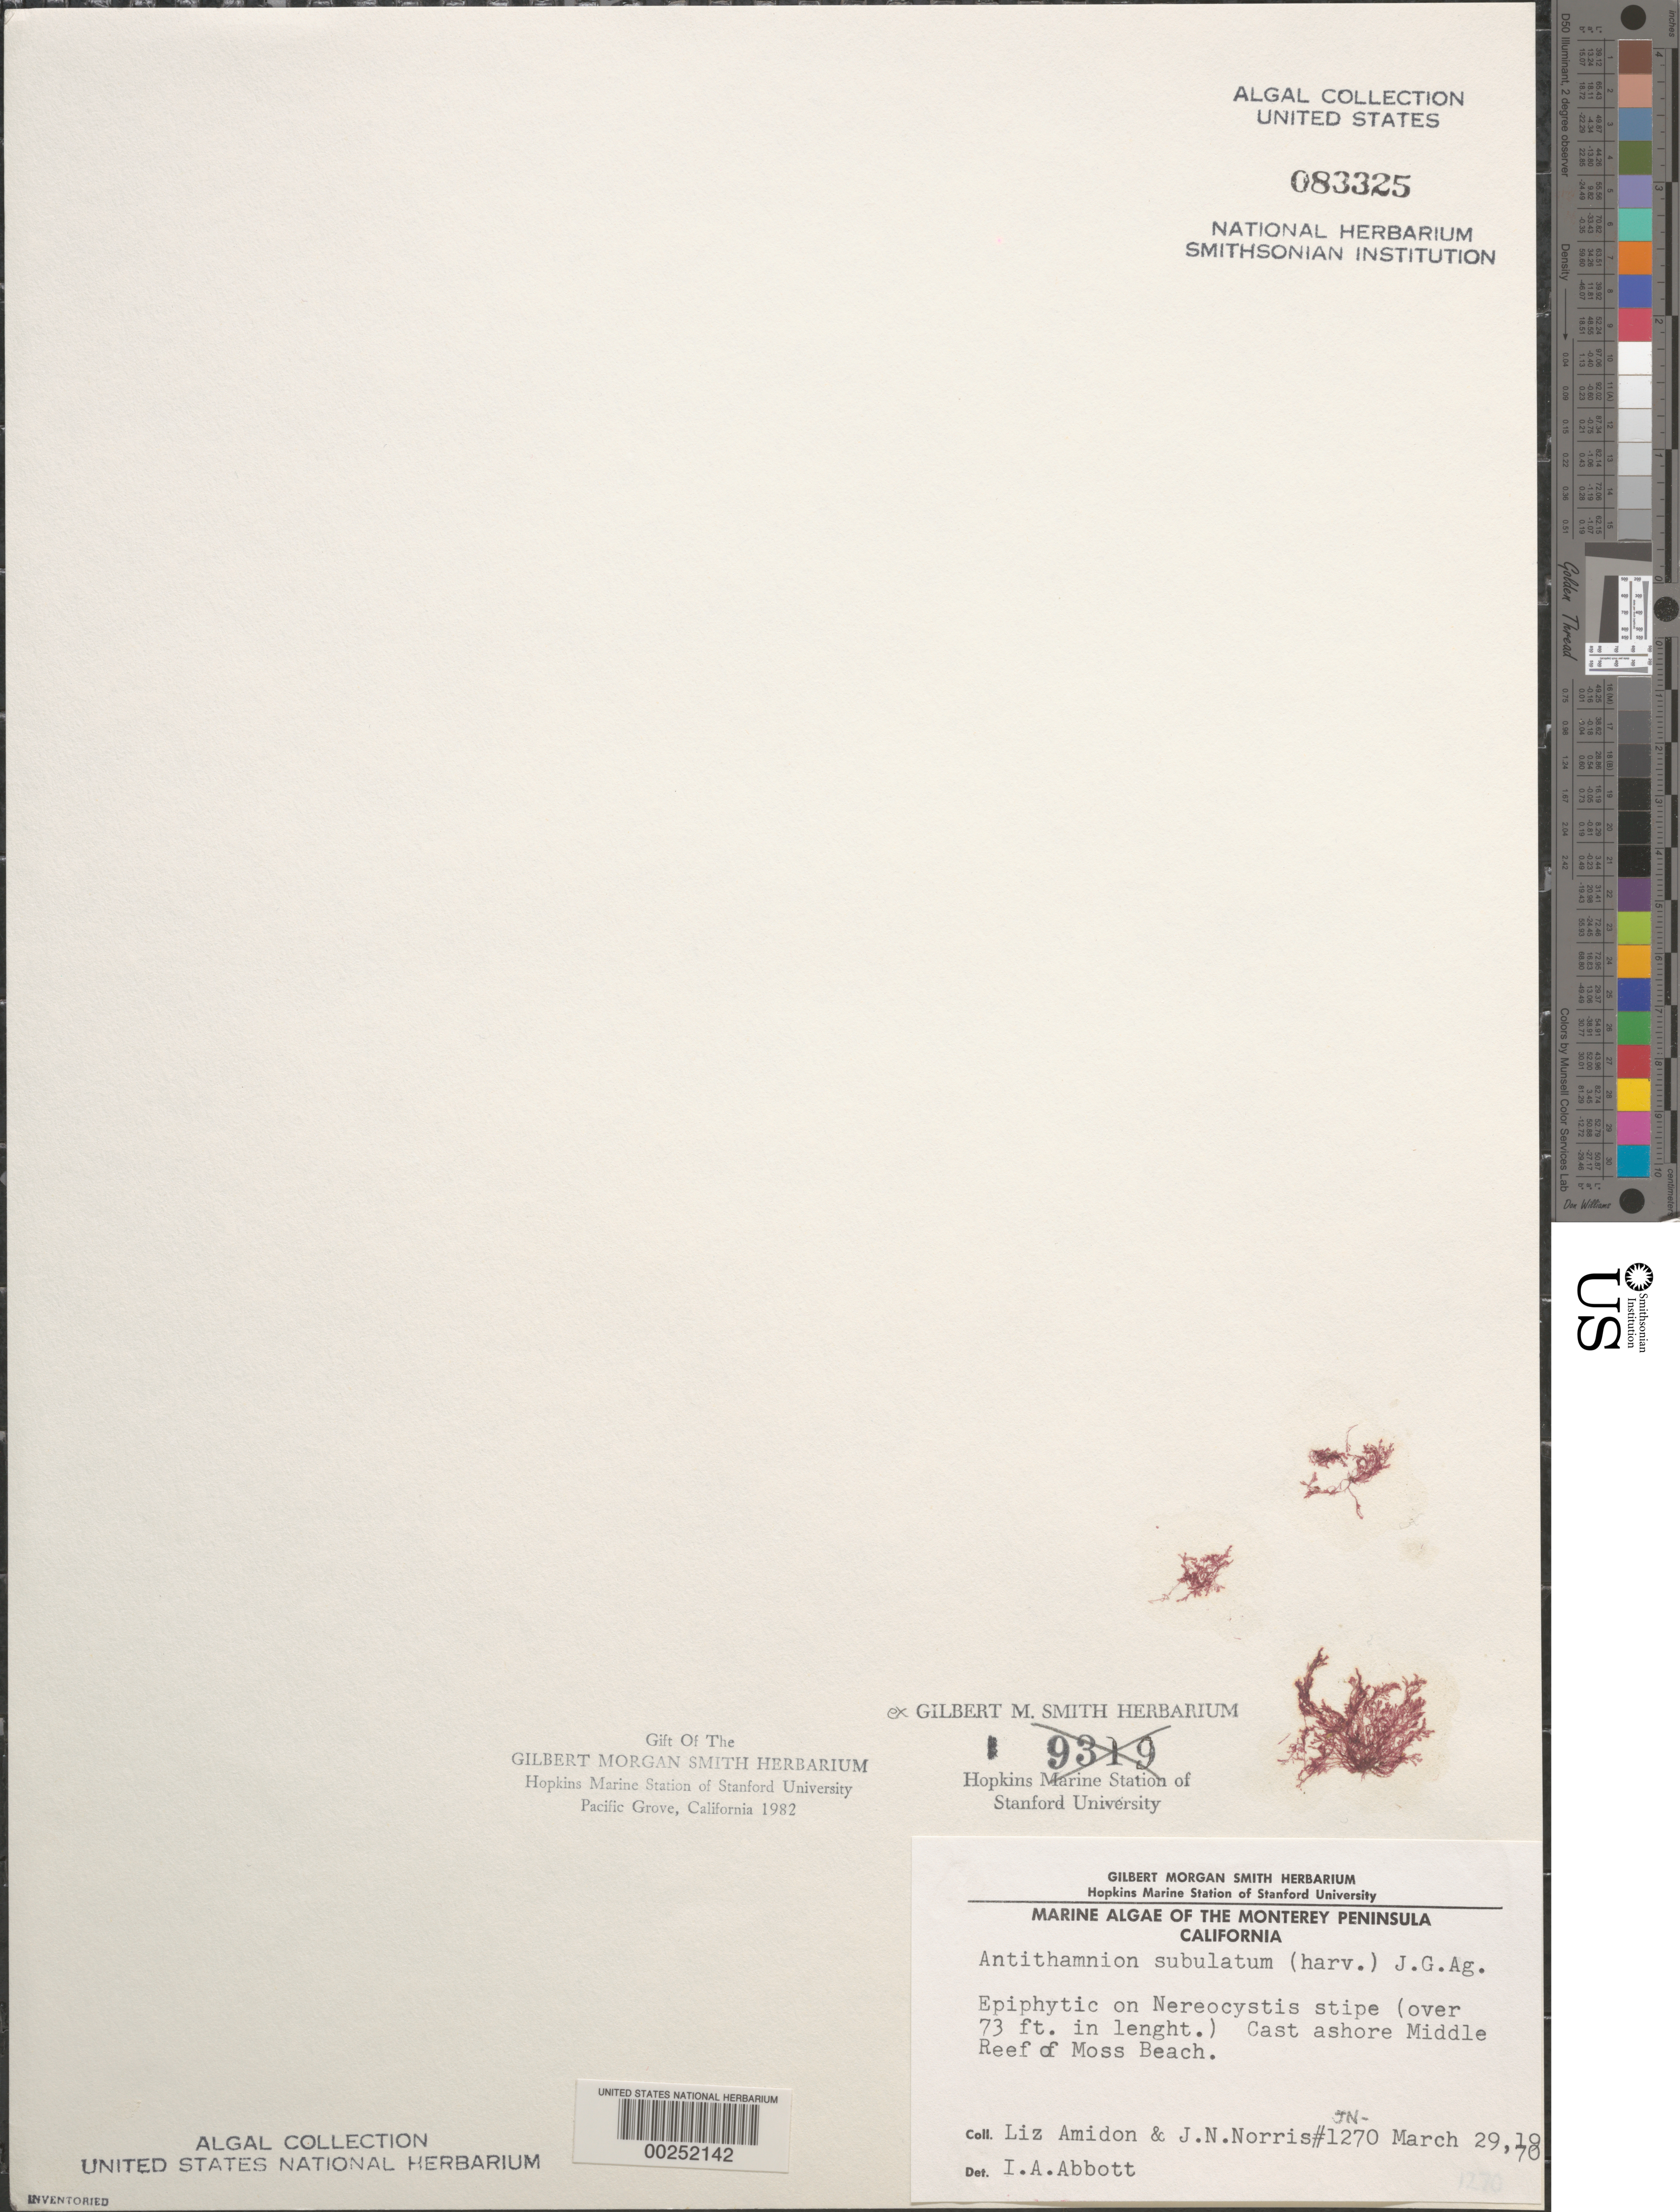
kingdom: Plantae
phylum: Rhodophyta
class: Florideophyceae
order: Ceramiales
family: Ceramiaceae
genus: Hollenbergia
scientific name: Hollenbergia subulata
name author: (Harv.) Wollaston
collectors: E. Amidon & J. N. Norris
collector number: JN-1270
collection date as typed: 29 Mar 1970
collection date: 1970-03-29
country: United States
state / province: California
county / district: Monterey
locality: Middle Reef of Moss Beach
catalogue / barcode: US 83325